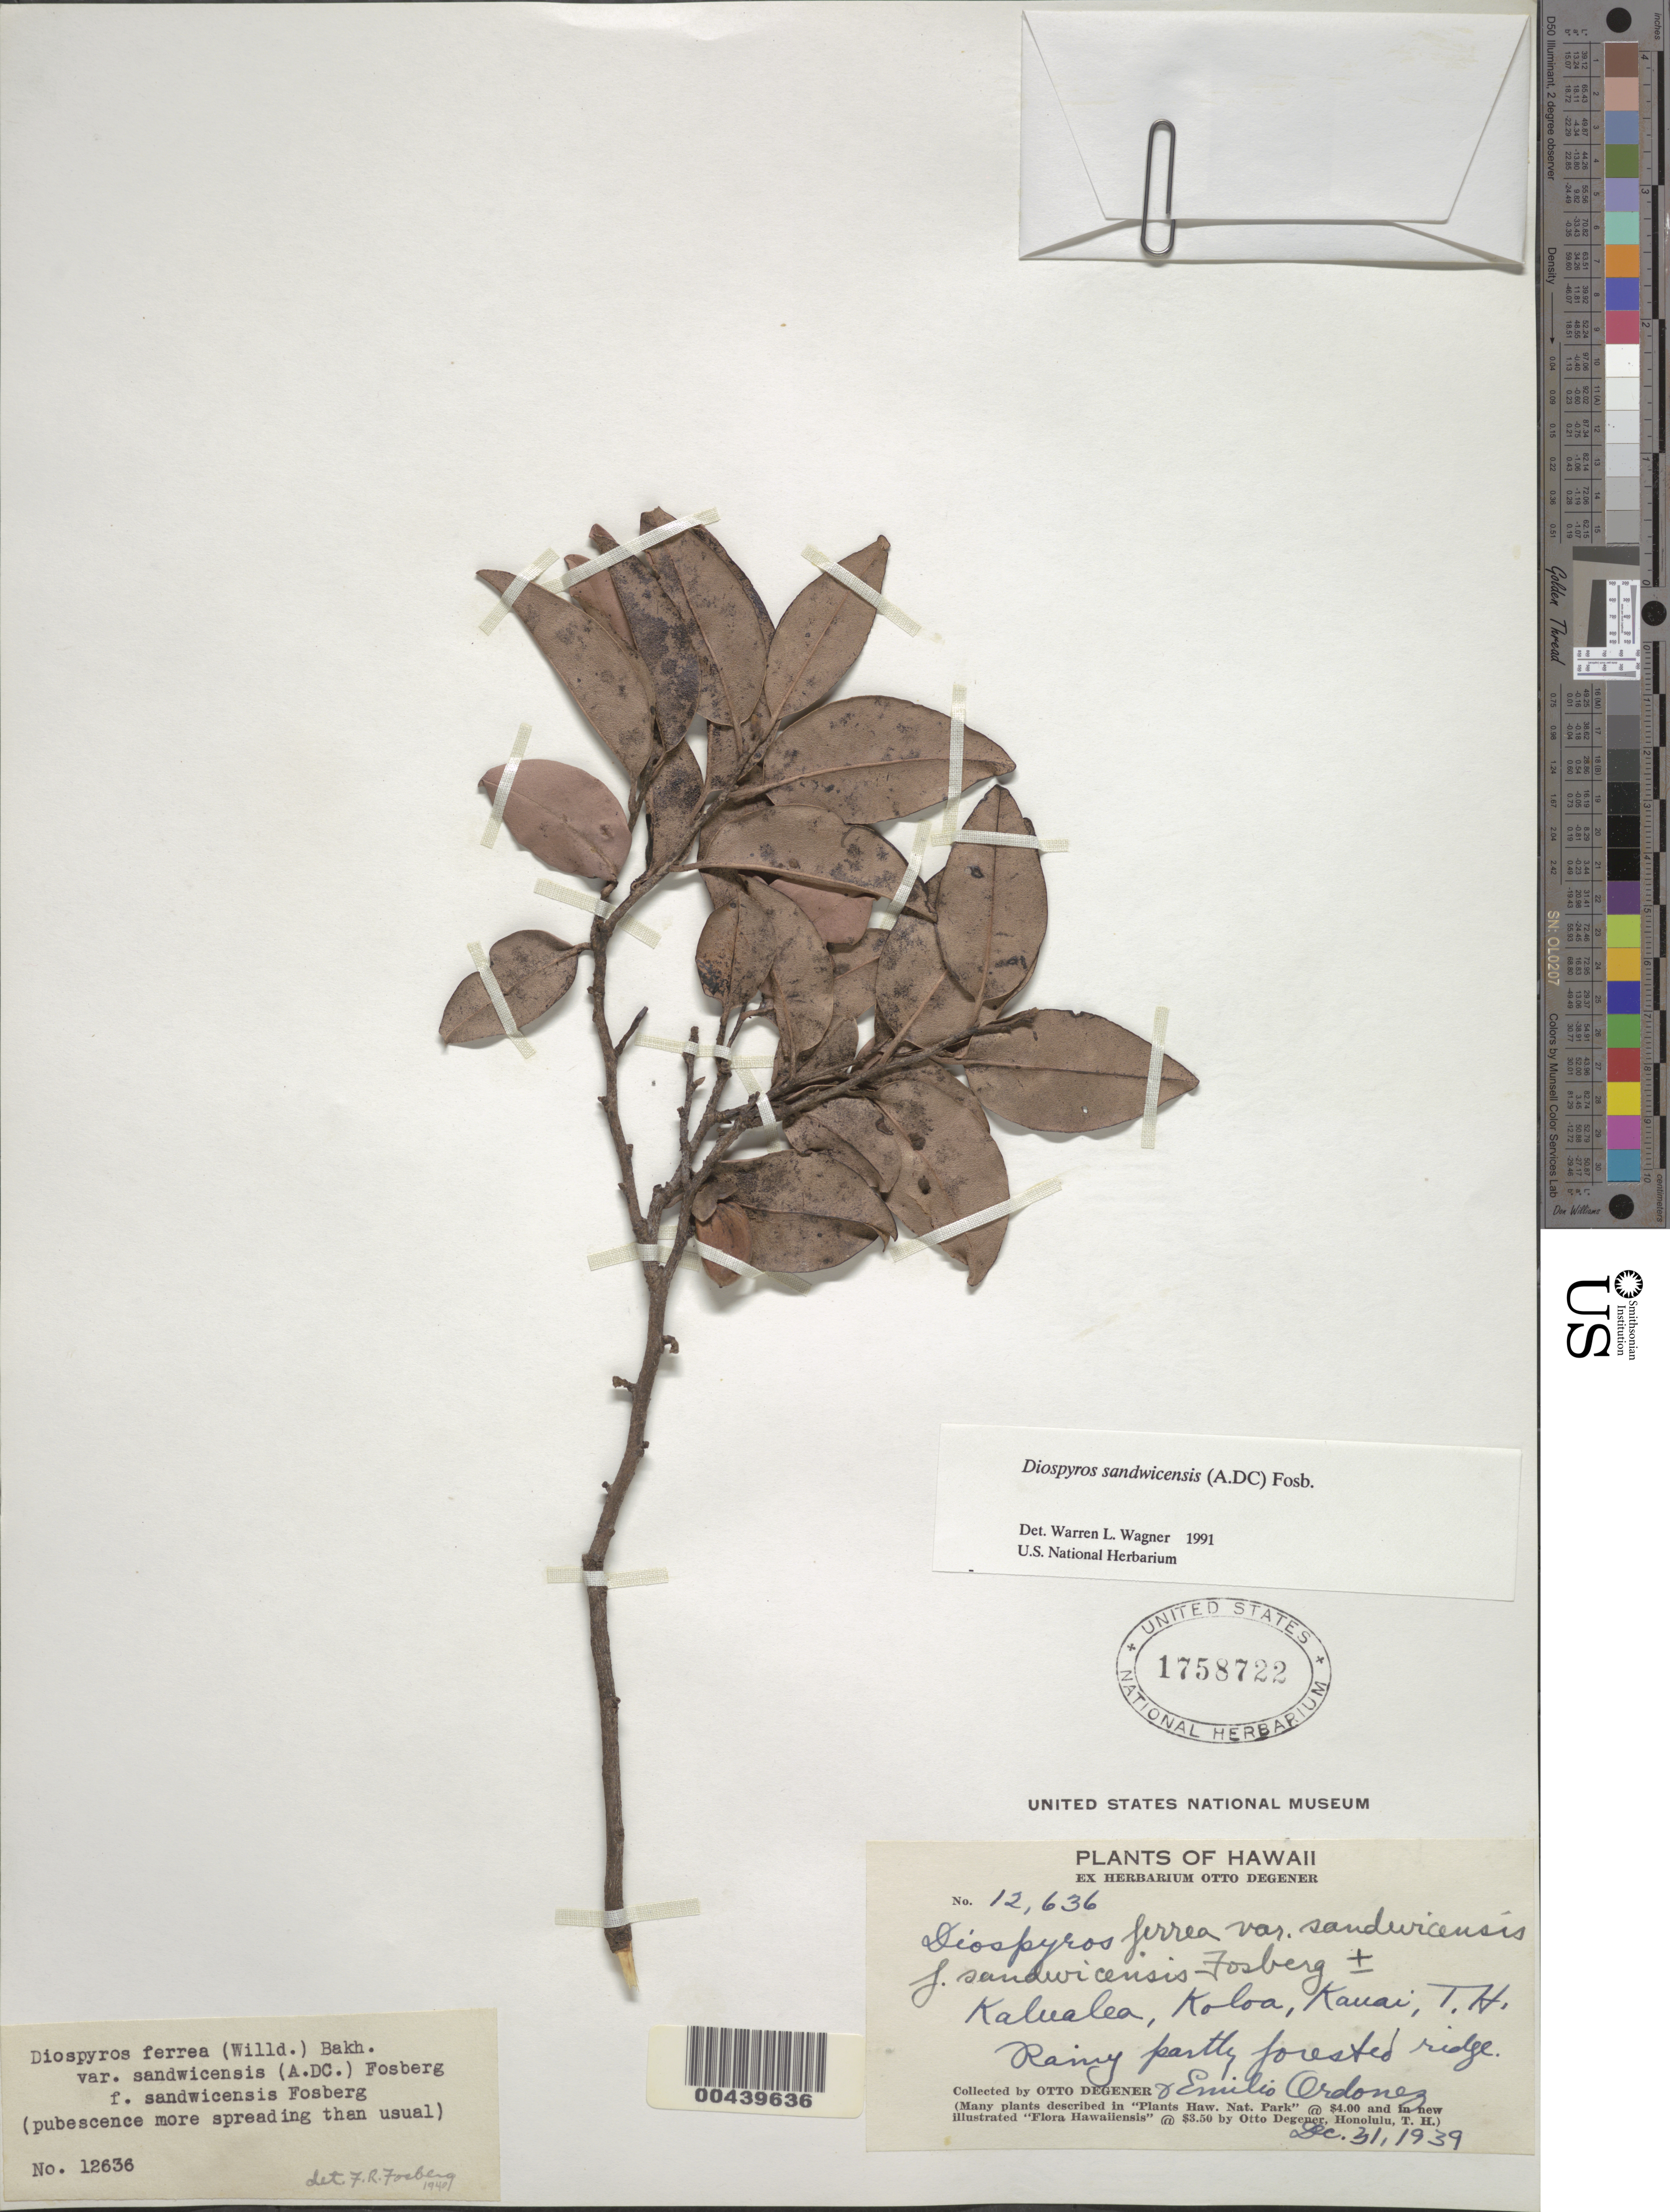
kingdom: Plantae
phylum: Tracheophyta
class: Magnoliopsida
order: Ericales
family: Ebenaceae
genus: Diospyros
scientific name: Diospyros sandwicensis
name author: (A. DC.) Fosberg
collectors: O. Degener & E. Ordonez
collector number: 12636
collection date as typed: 31 Dec 1939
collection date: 1939-12-31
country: United States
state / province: Hawaii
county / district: Kauai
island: Kaua'i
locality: Kalualea, Koloa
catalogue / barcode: US 1758722